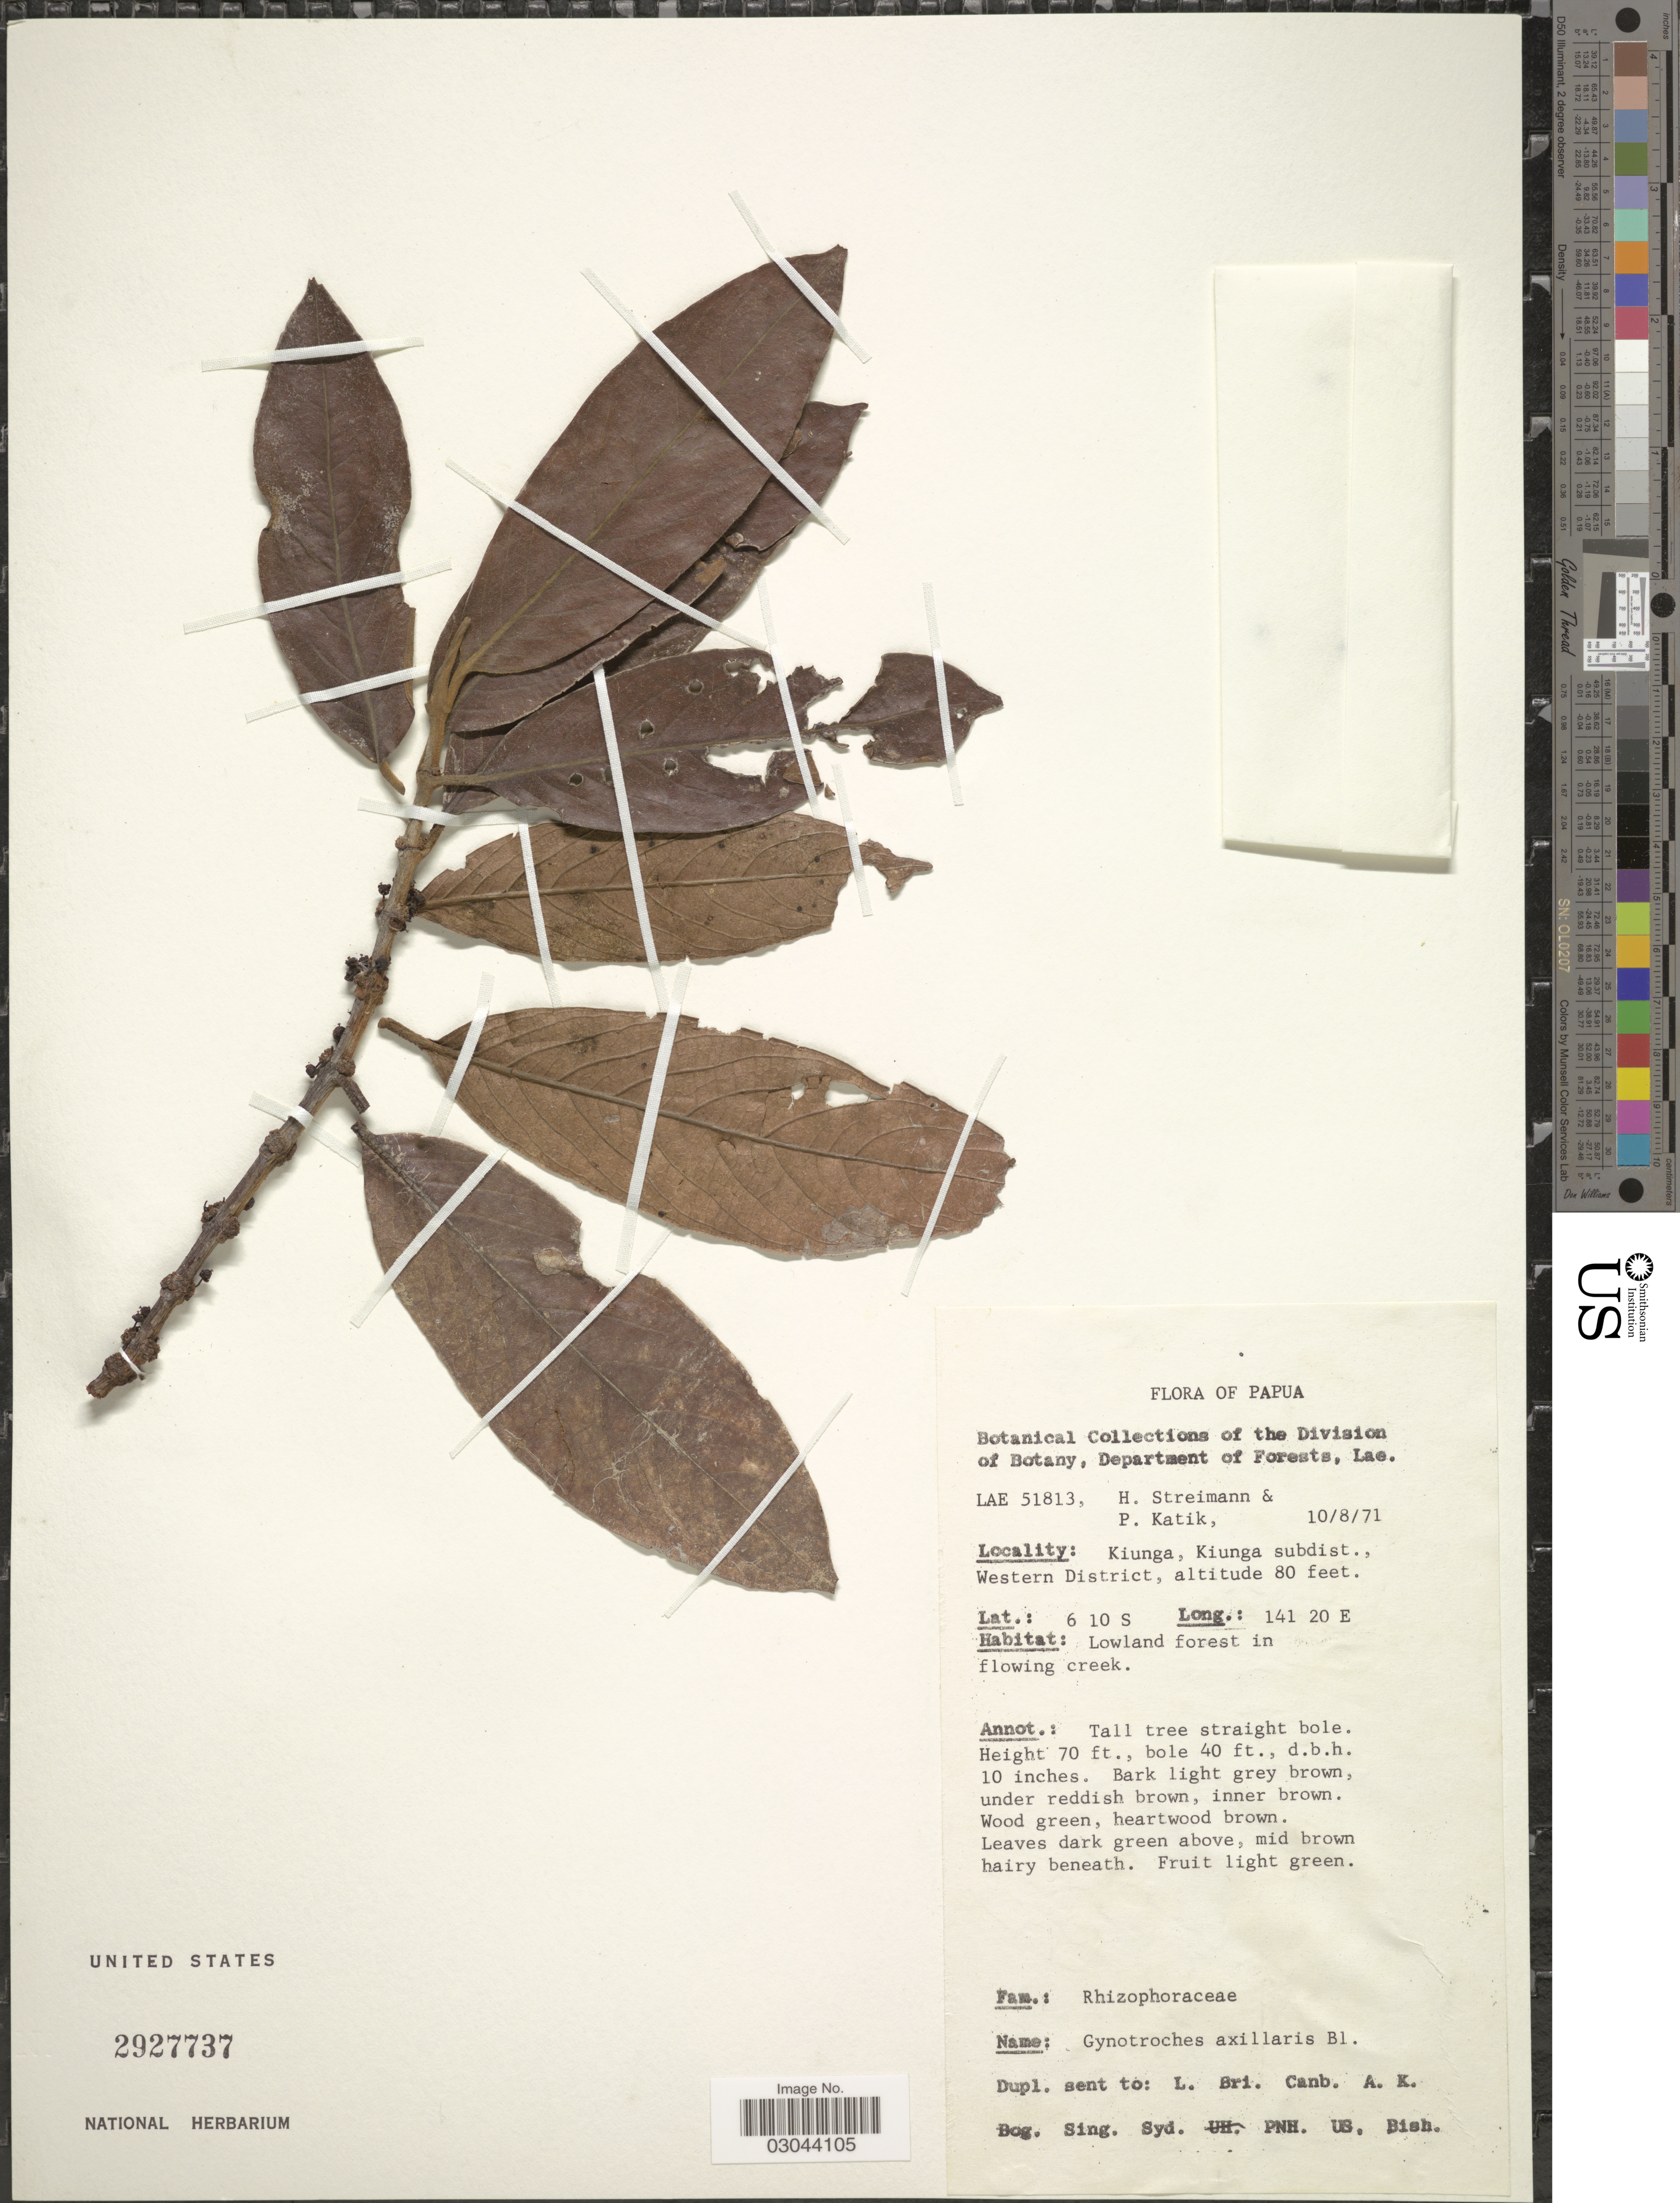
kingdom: Plantae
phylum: Tracheophyta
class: Magnoliopsida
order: Malpighiales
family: Rhizophoraceae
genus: Gynotroches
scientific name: Gynotroches axillaris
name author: Blume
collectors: H. Streimann & P. Katik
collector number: LAE51813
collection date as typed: Transcribed d/m/y: 10/8/71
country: Papua New Guinea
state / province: Manus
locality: Papua. Kiunga, Kiunga subdist., Western District.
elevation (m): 24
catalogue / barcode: US 2927737